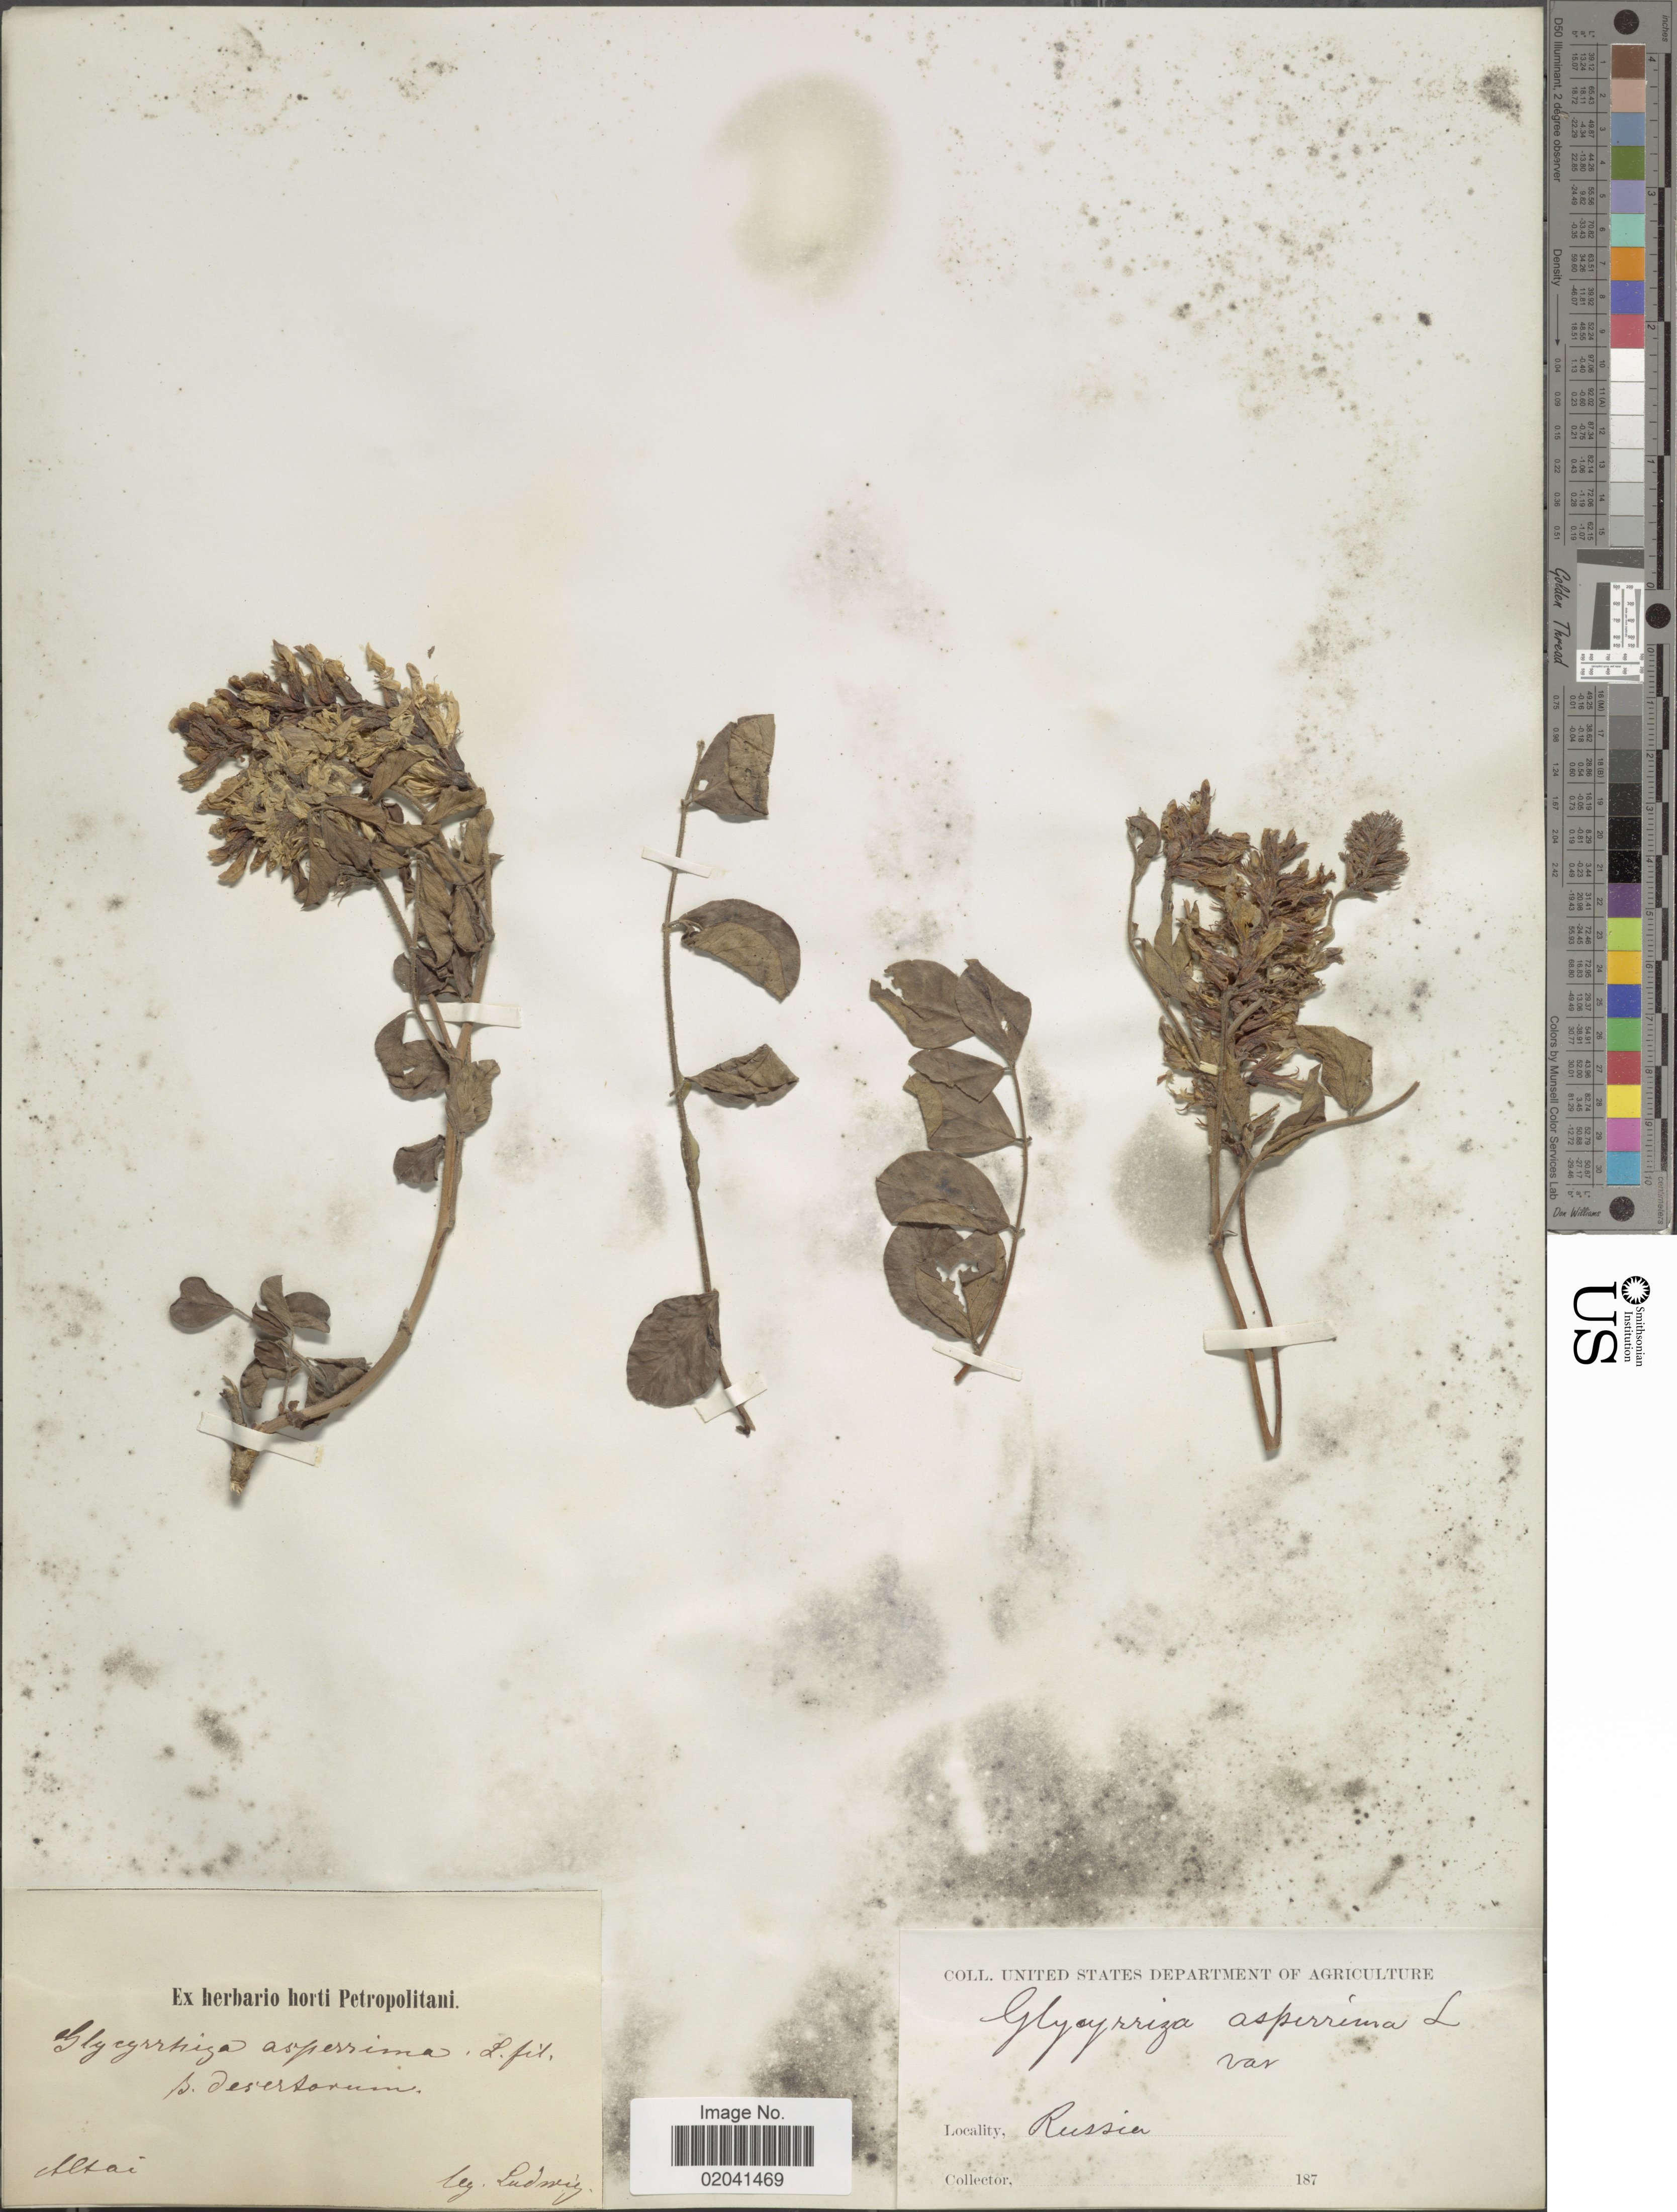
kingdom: Plantae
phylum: Tracheophyta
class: Magnoliopsida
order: Fabales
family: Fabaceae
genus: Glycyrrhiza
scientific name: Glycyrrhiza aspera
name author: Pall.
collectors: Ludwig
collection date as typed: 187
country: Russian Federation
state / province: Altai Republic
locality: Altai. Russia